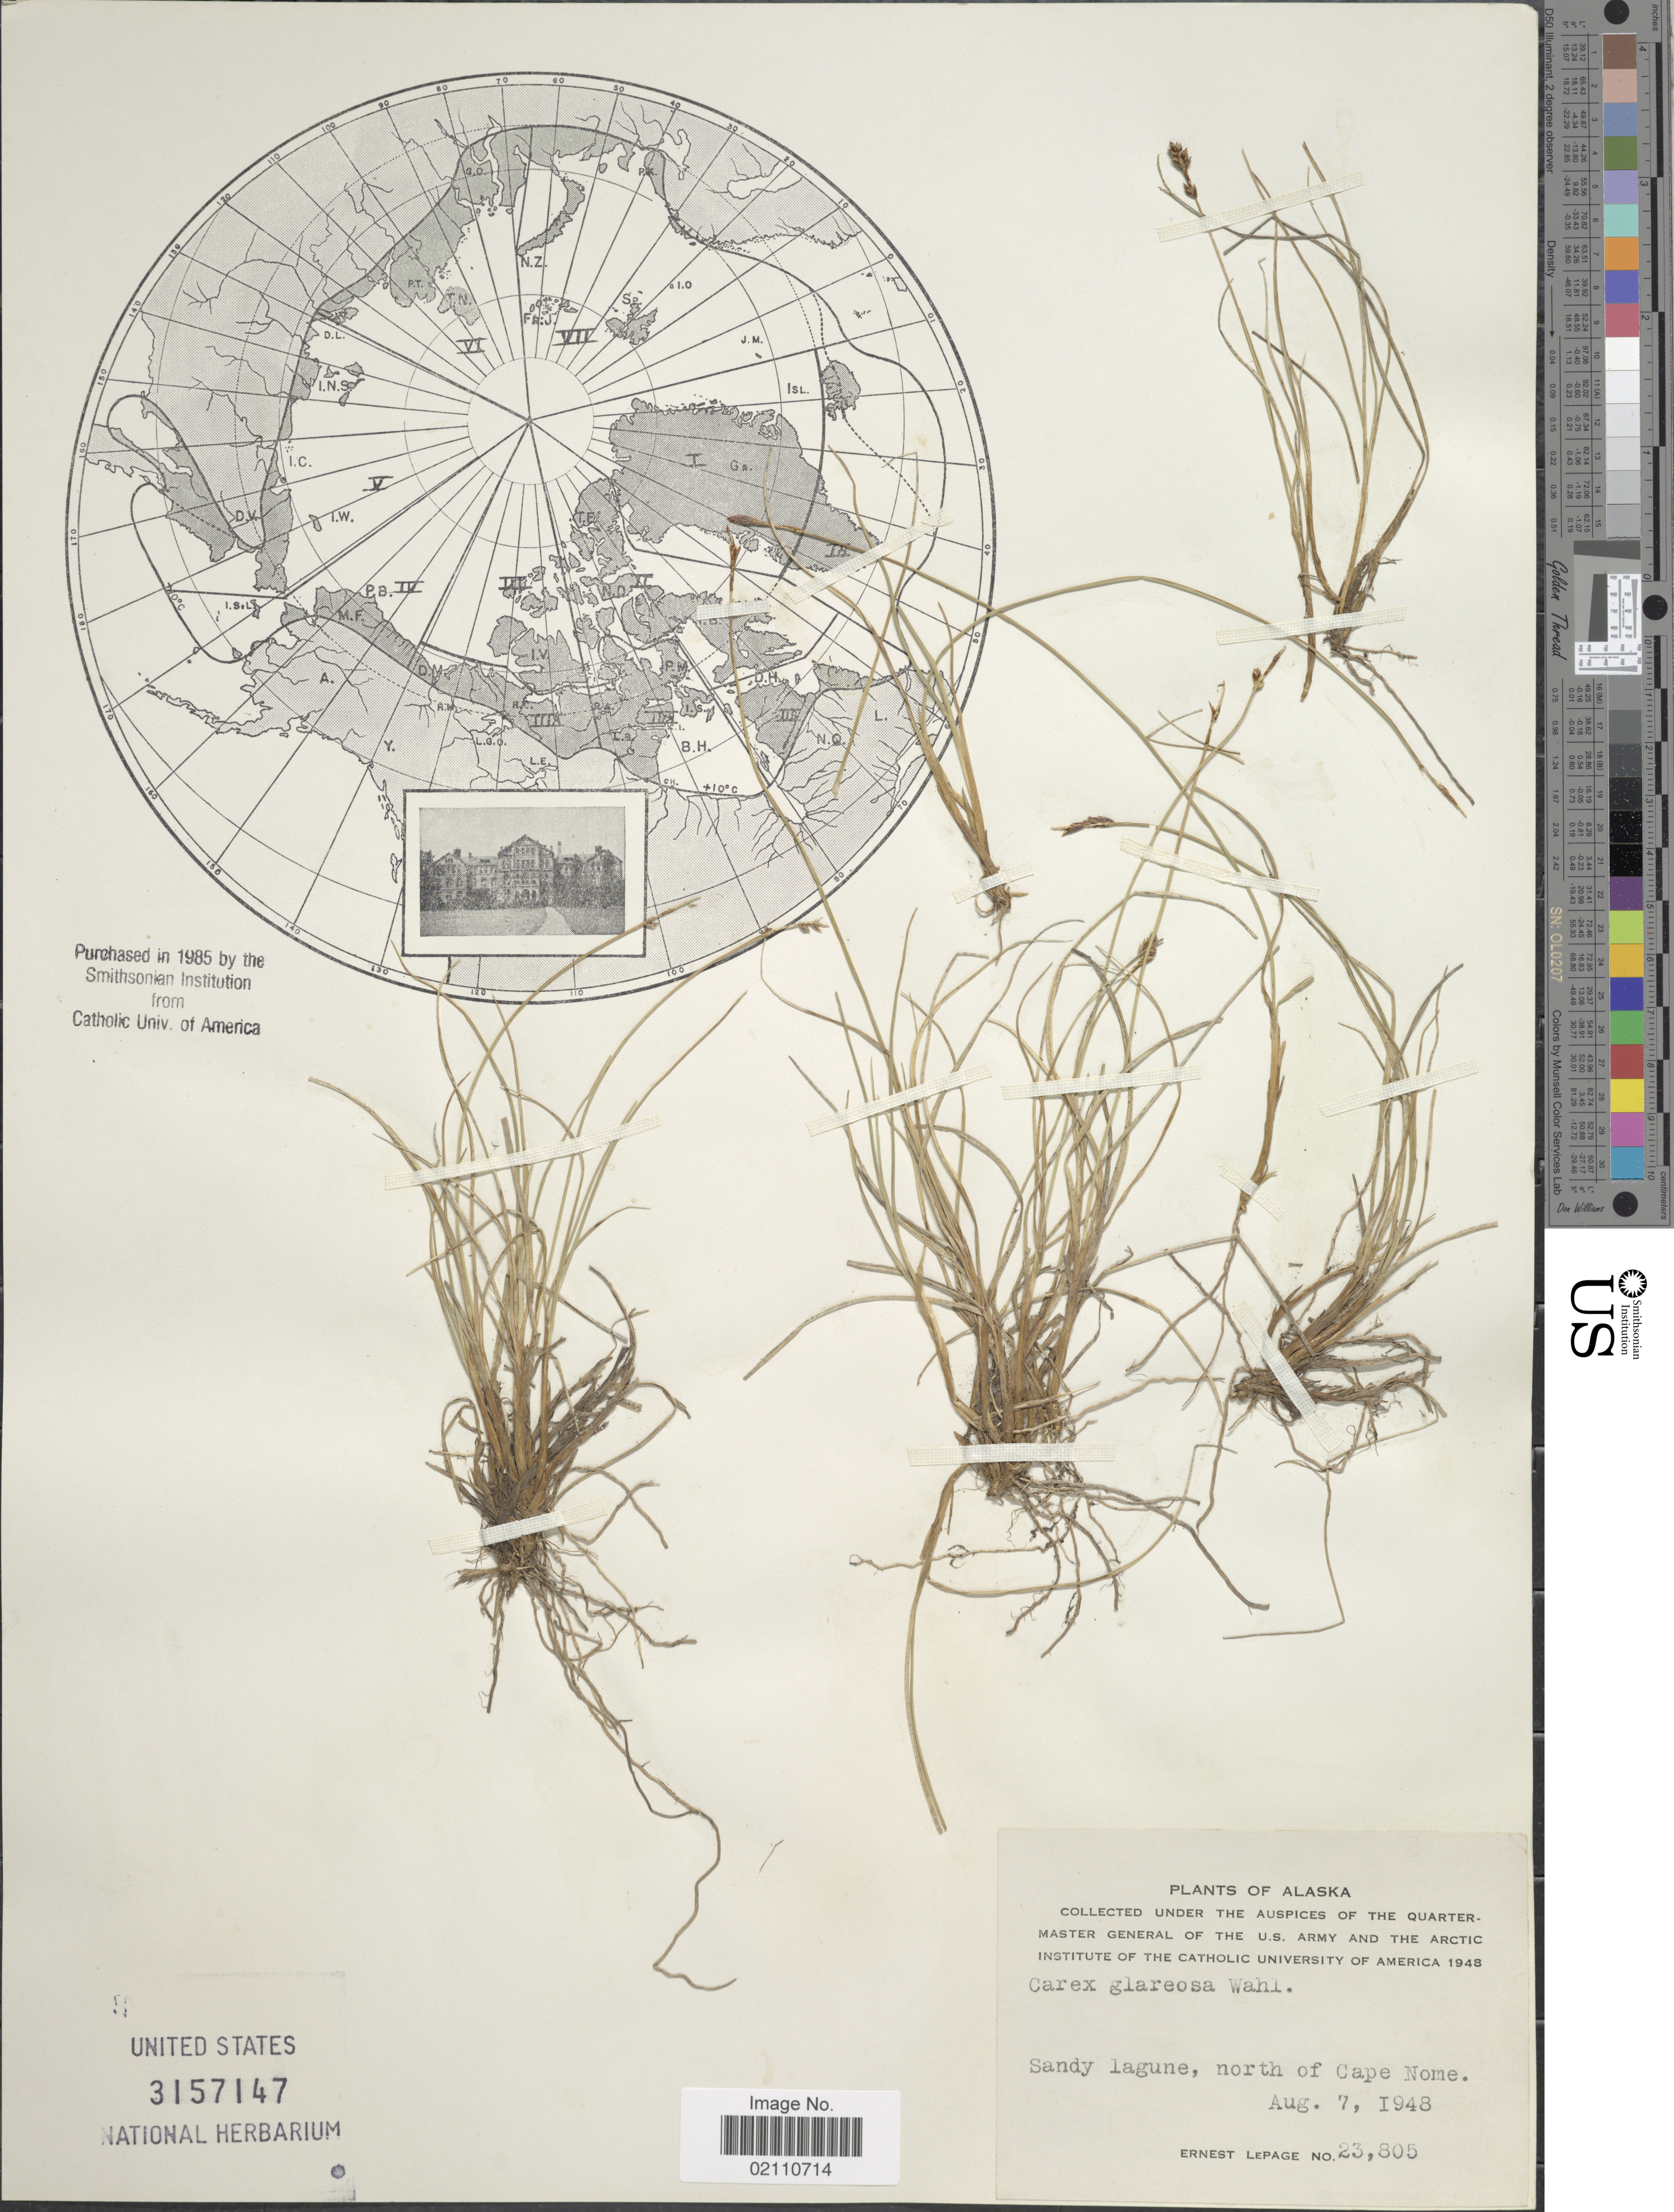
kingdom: Plantae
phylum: Tracheophyta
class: Liliopsida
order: Poales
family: Cyperaceae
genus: Carex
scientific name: Carex glareosa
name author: Schkuhr ex Wahlenb.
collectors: E. Lepage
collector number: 23805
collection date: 1948-08-07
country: United States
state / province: Alaska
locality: Sandy lagune, north of Cape Nome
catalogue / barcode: US 3157147